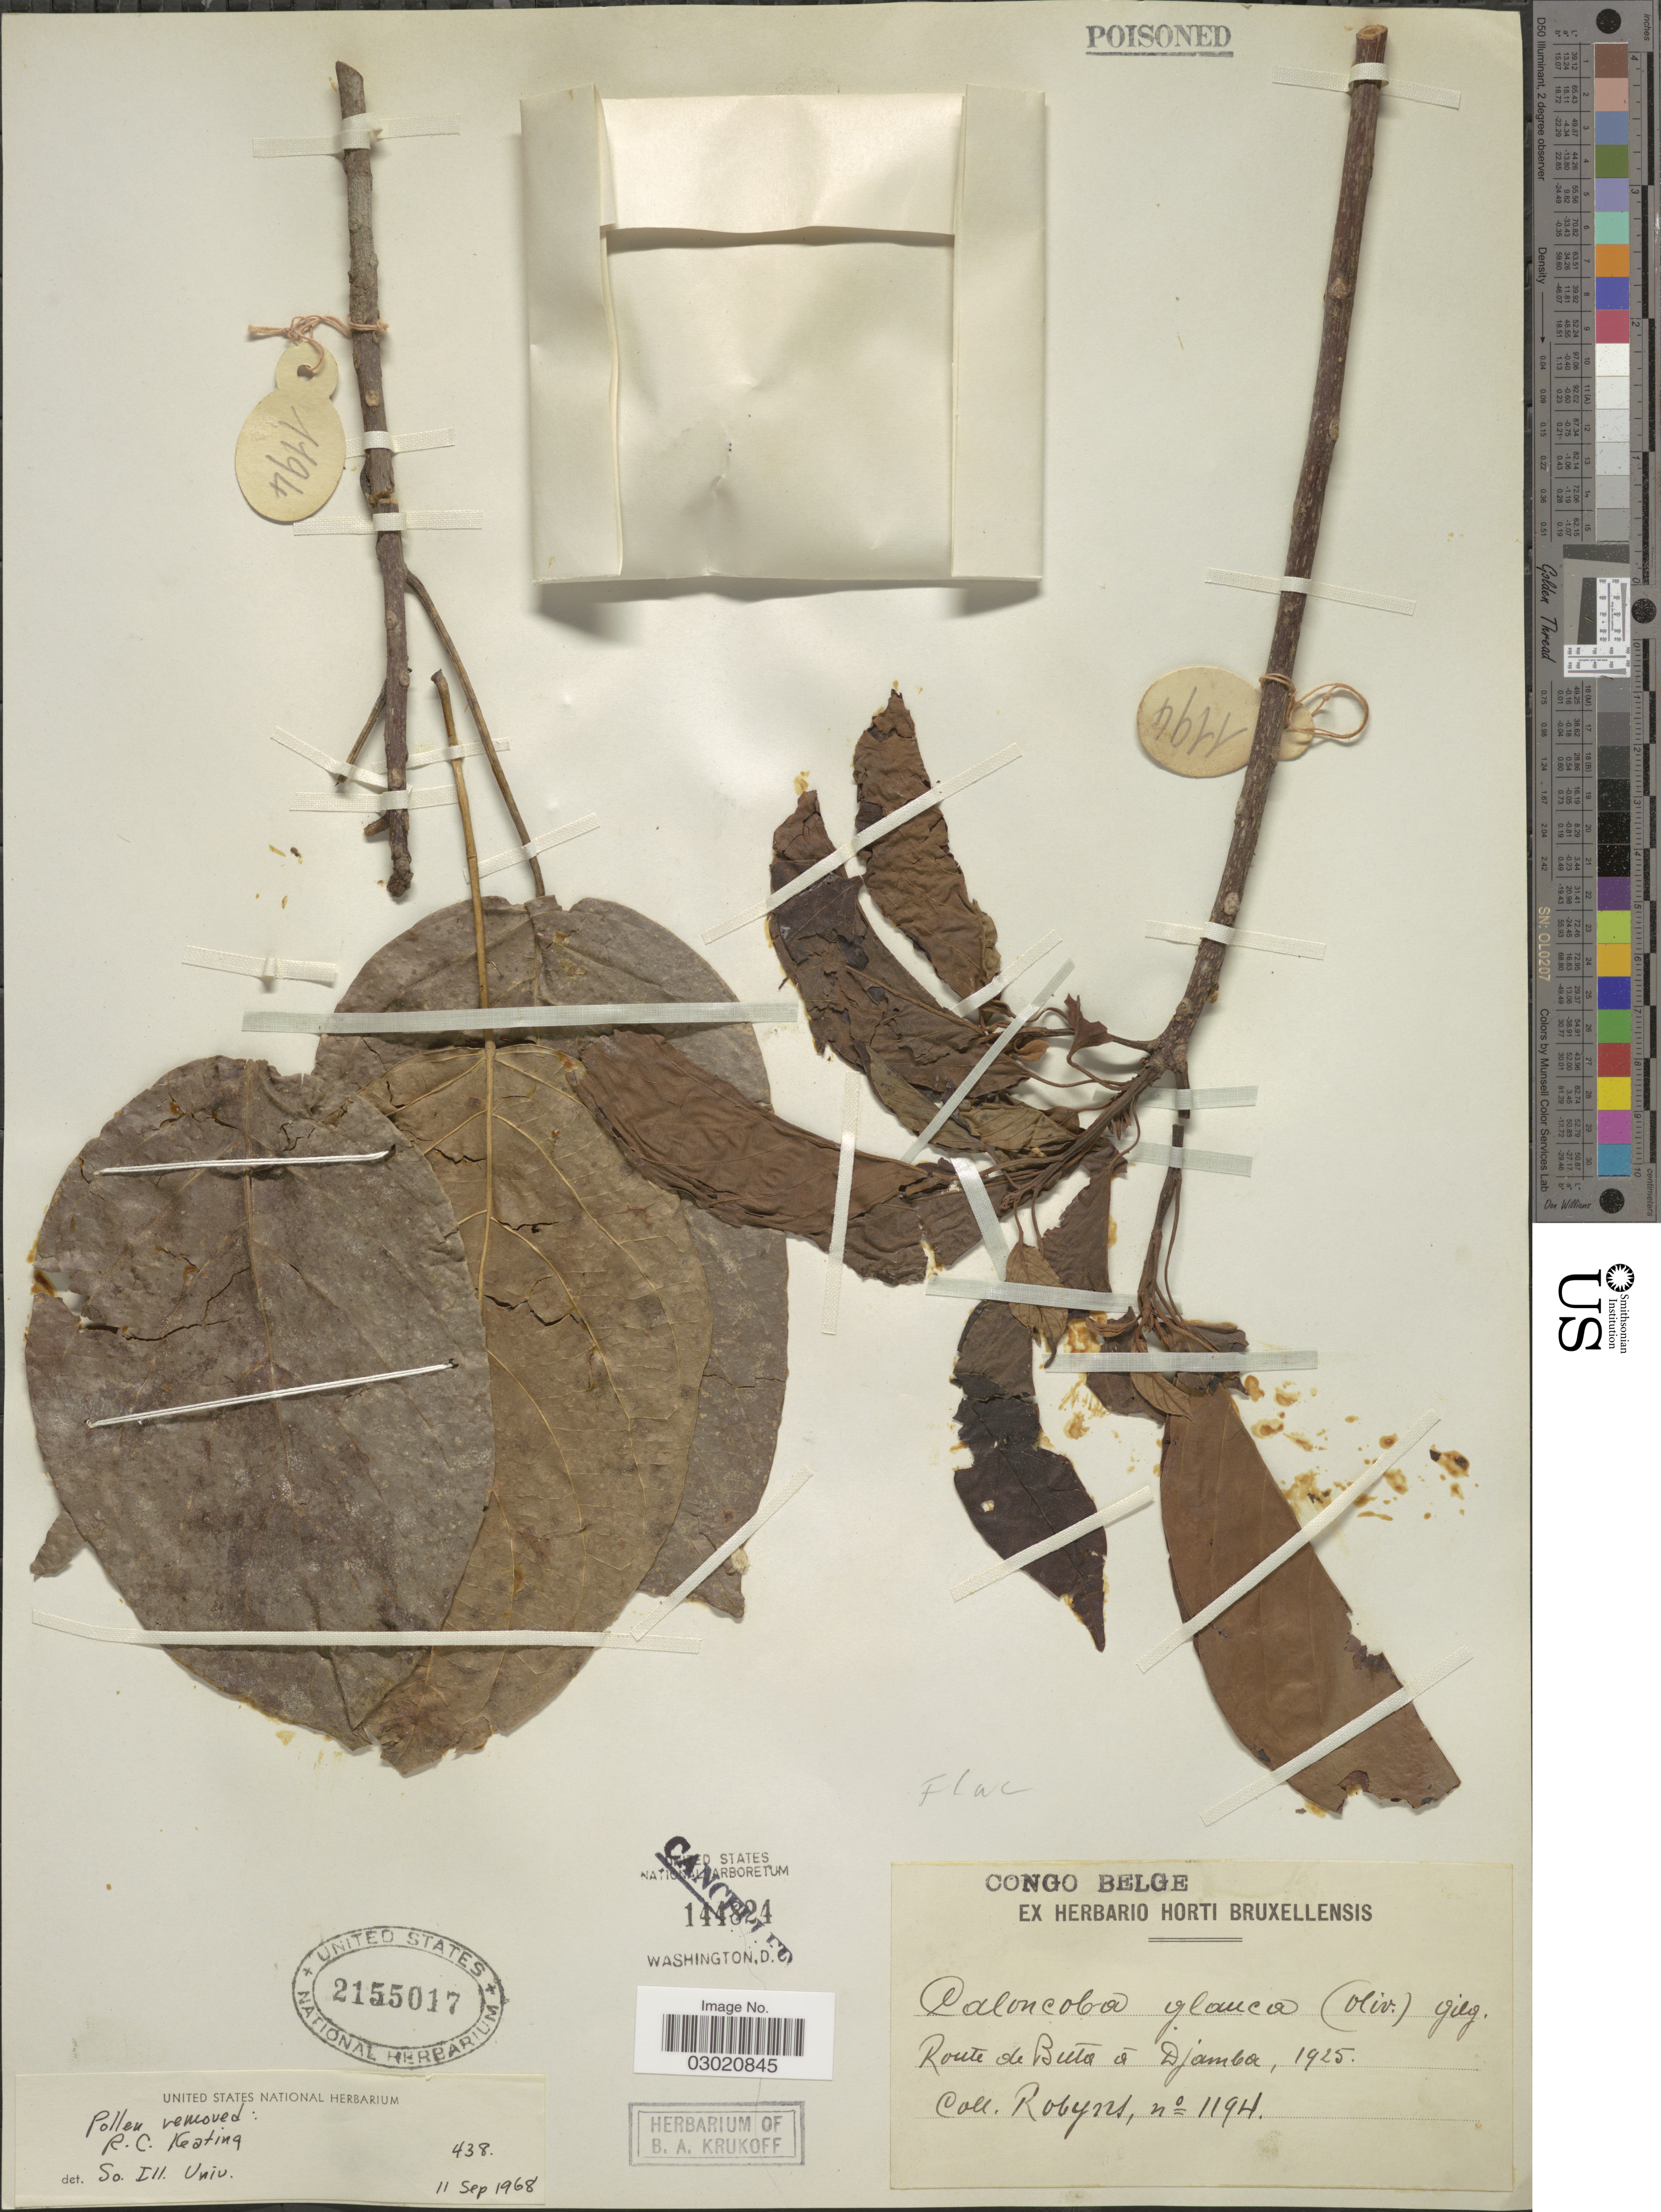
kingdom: Plantae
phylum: Tracheophyta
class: Magnoliopsida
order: Malpighiales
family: Achariaceae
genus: Caloncoba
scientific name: Caloncoba glauca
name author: (P. Beauv.) Gilg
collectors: -. Robyns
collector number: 1194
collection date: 1925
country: Congo, Democratic Republic of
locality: Route de Buta á Djamba, Congo Belge.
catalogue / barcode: US 2155017